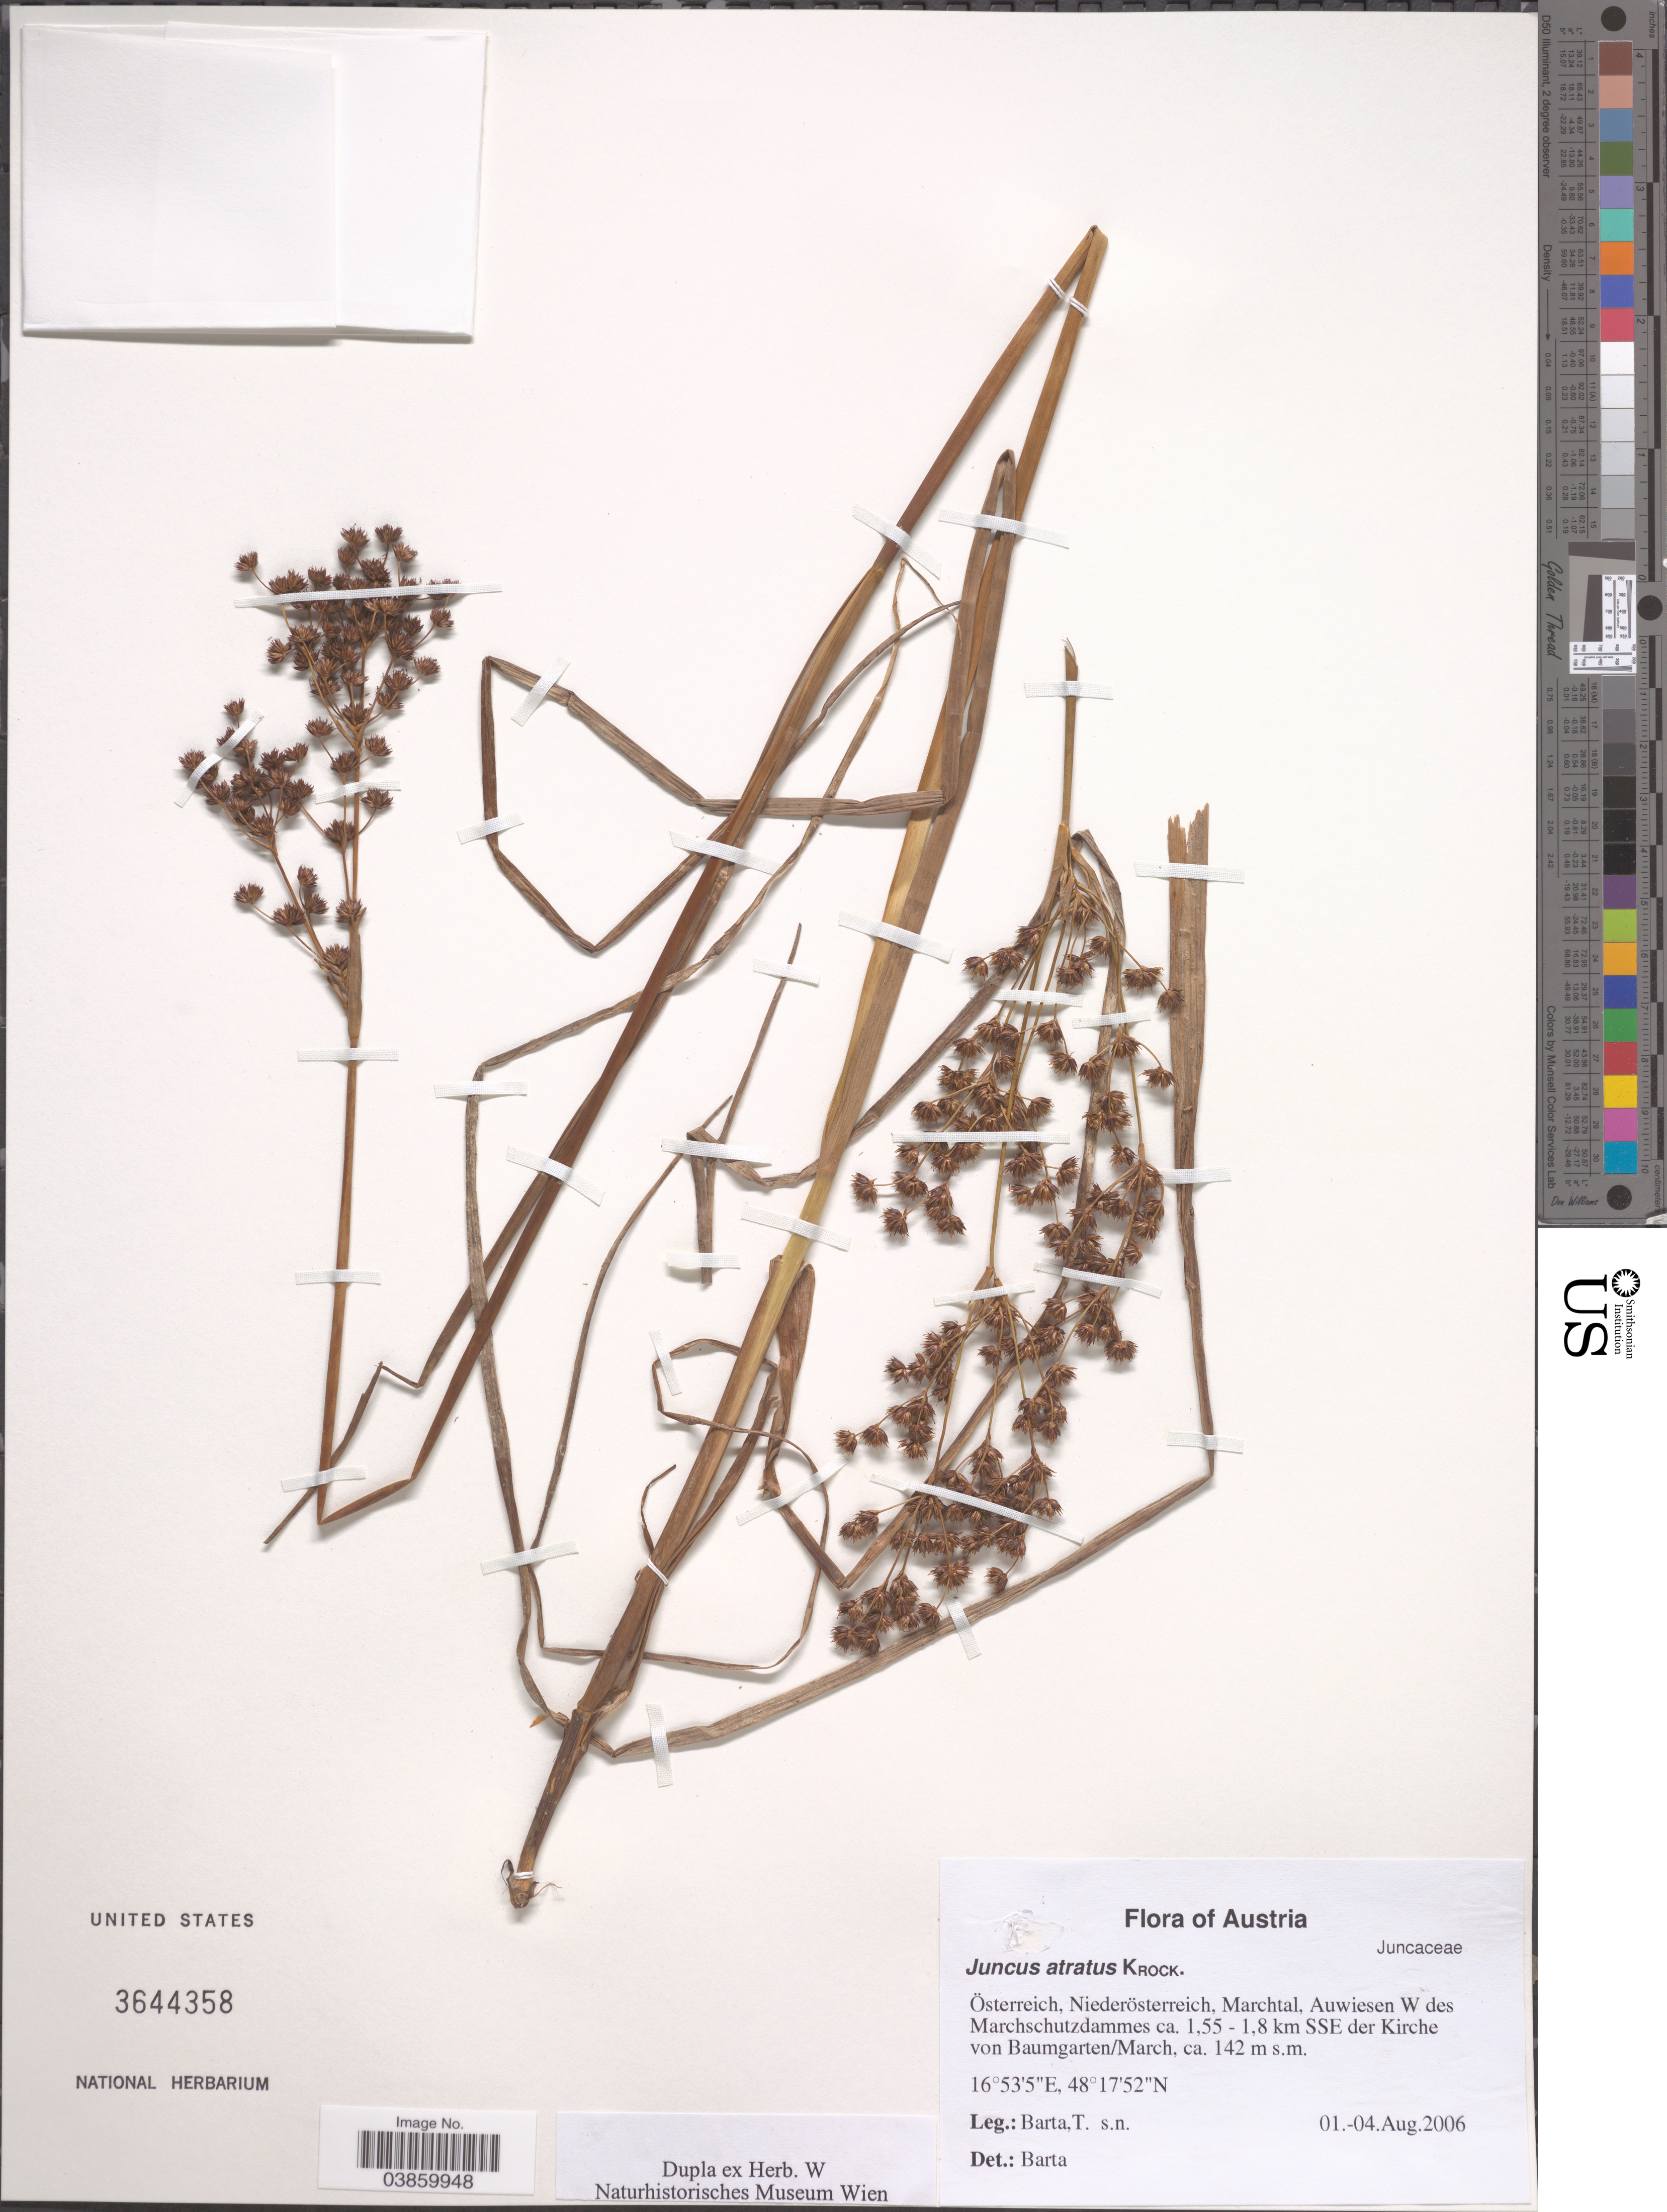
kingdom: Plantae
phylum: Tracheophyta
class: Liliopsida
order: Poales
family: Juncaceae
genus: Juncus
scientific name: Juncus atratus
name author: Krock.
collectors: T. Barta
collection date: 2006-08-01/2006-08-04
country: Austria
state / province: Niederosterreich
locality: Österreich, Marchtal, Auwiesen W des Marchschutzdammes ca. 1.55 -1.8 km SSE der Kirche von Baumgarten/March.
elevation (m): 142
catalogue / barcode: US 3644358